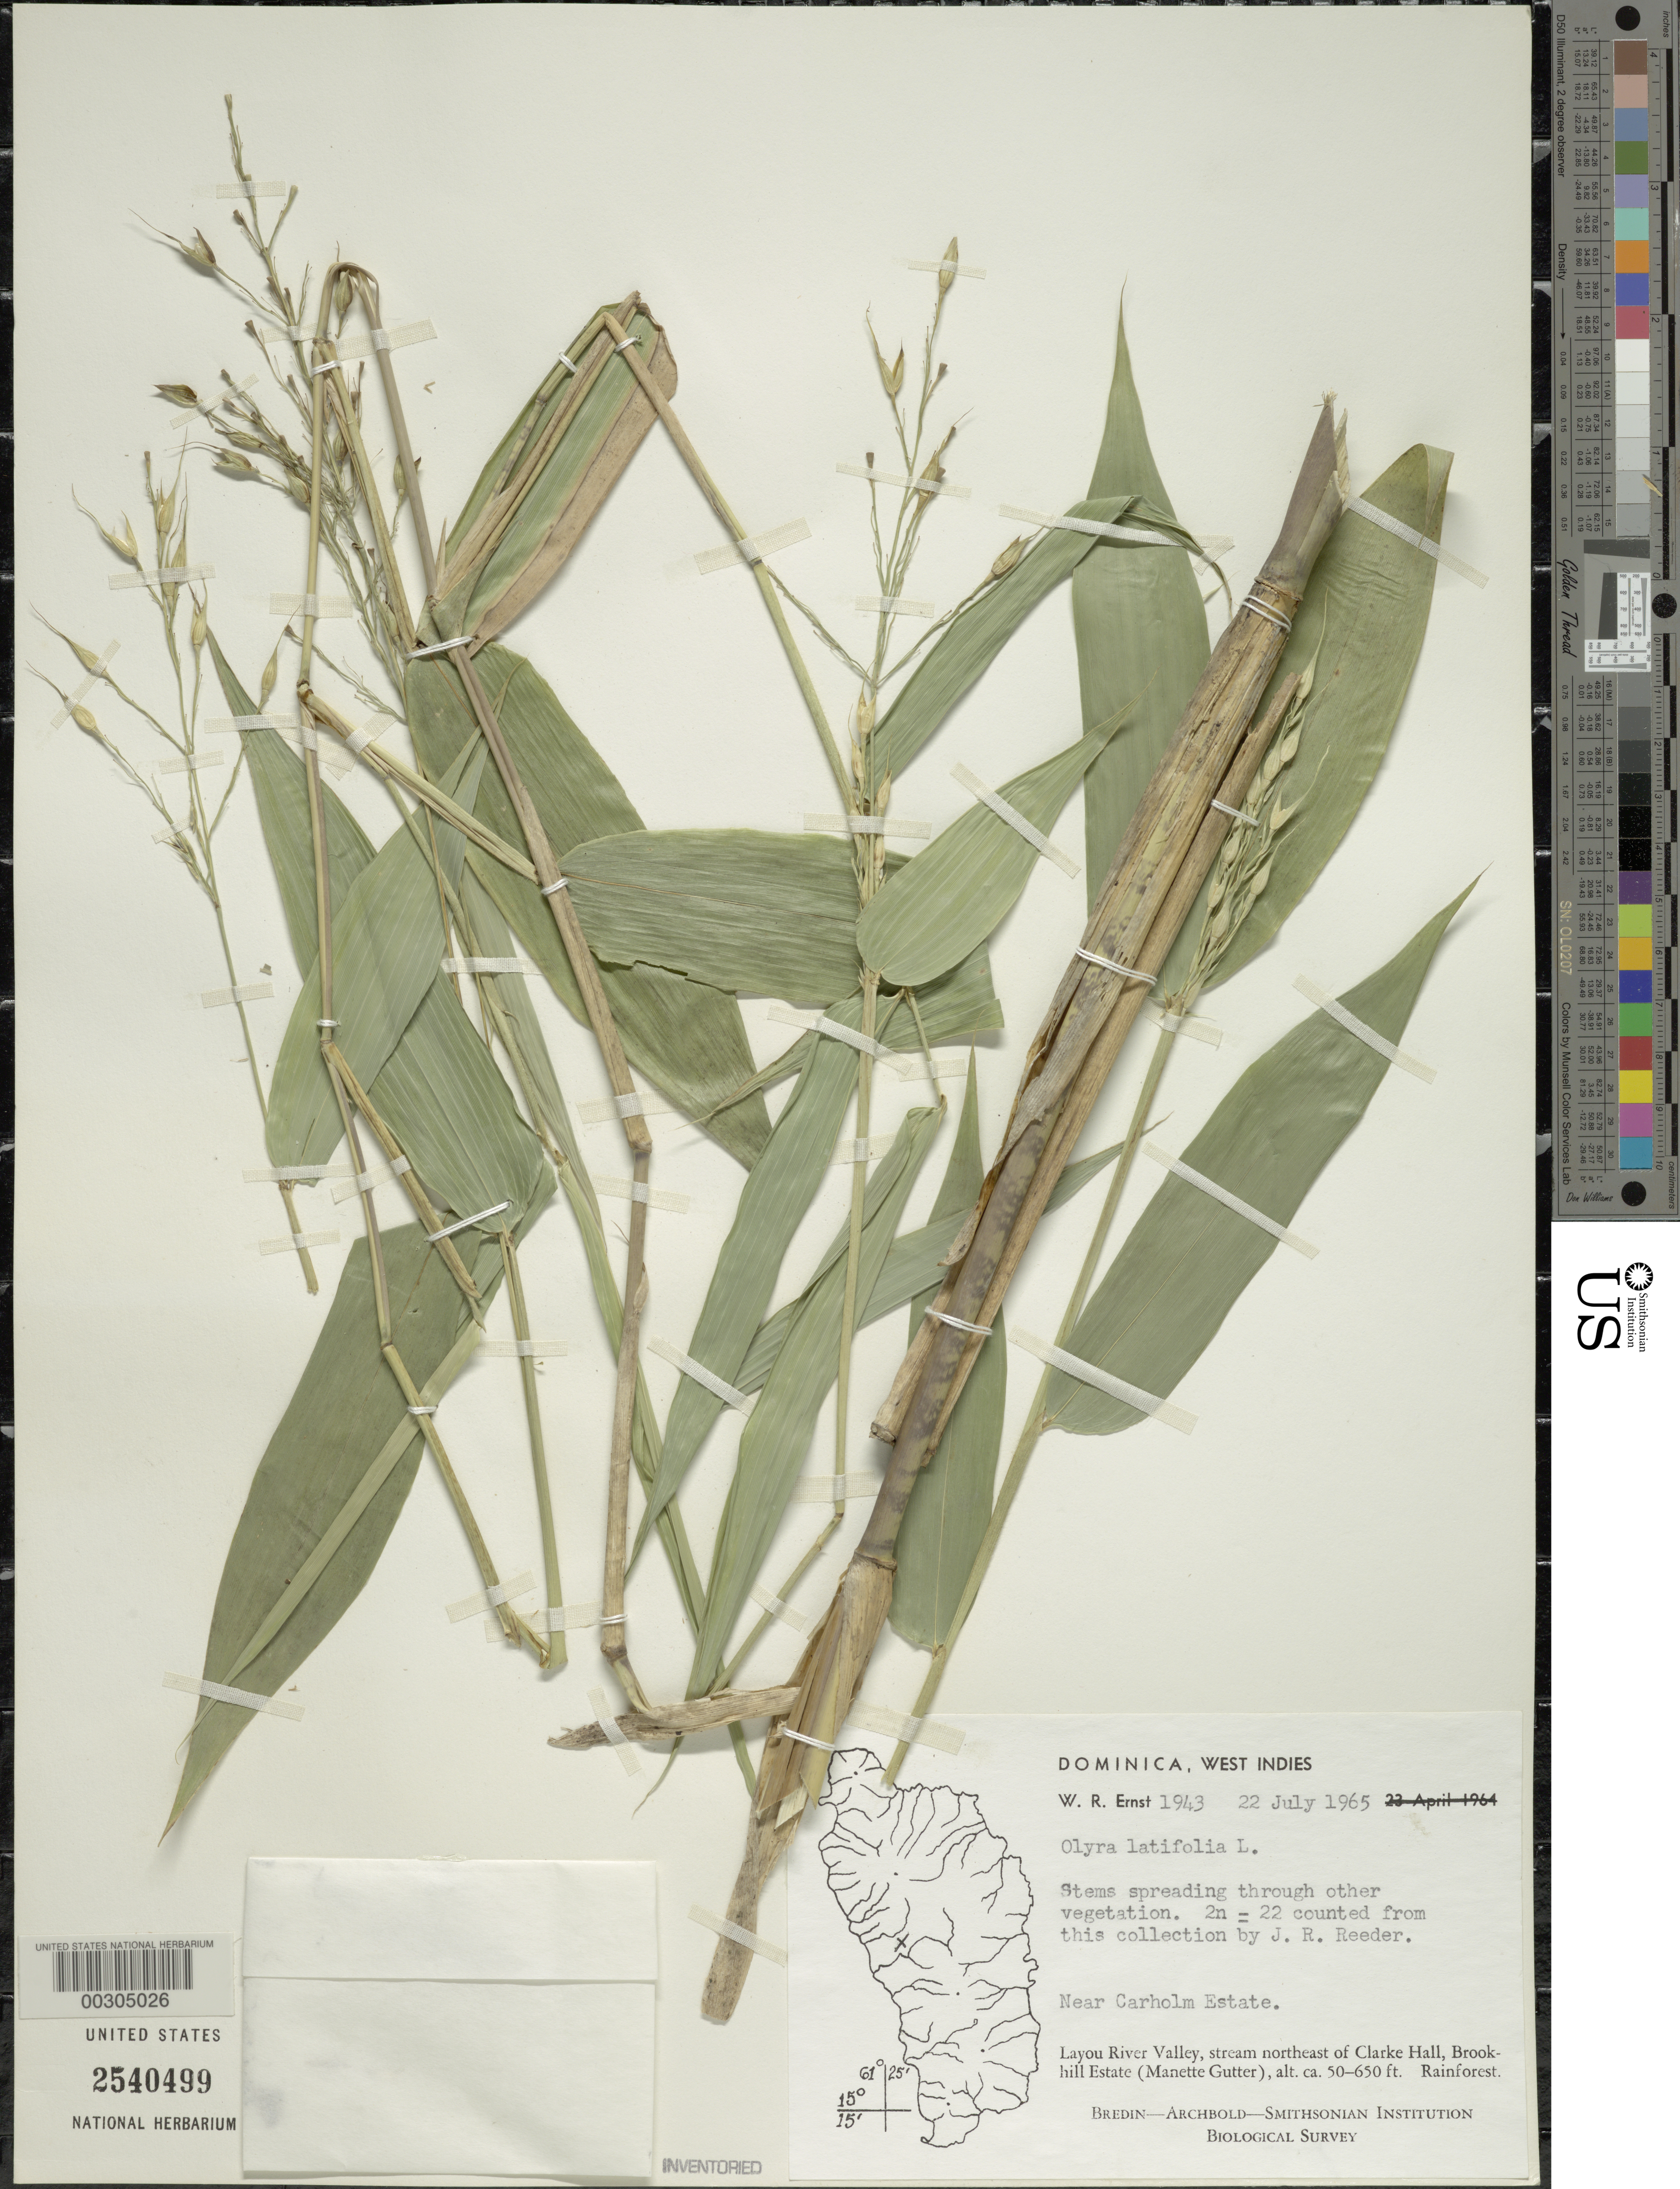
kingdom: Plantae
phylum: Tracheophyta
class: Liliopsida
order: Poales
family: Poaceae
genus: Olyra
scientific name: Olyra latifolia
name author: L.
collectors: W. R. Ernst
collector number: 1943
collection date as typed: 22 Jul 1965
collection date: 1965-07-22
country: Dominican Republic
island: Hispaniola Island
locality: Layou river valley, brookhill estate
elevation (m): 15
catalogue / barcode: US 2540499